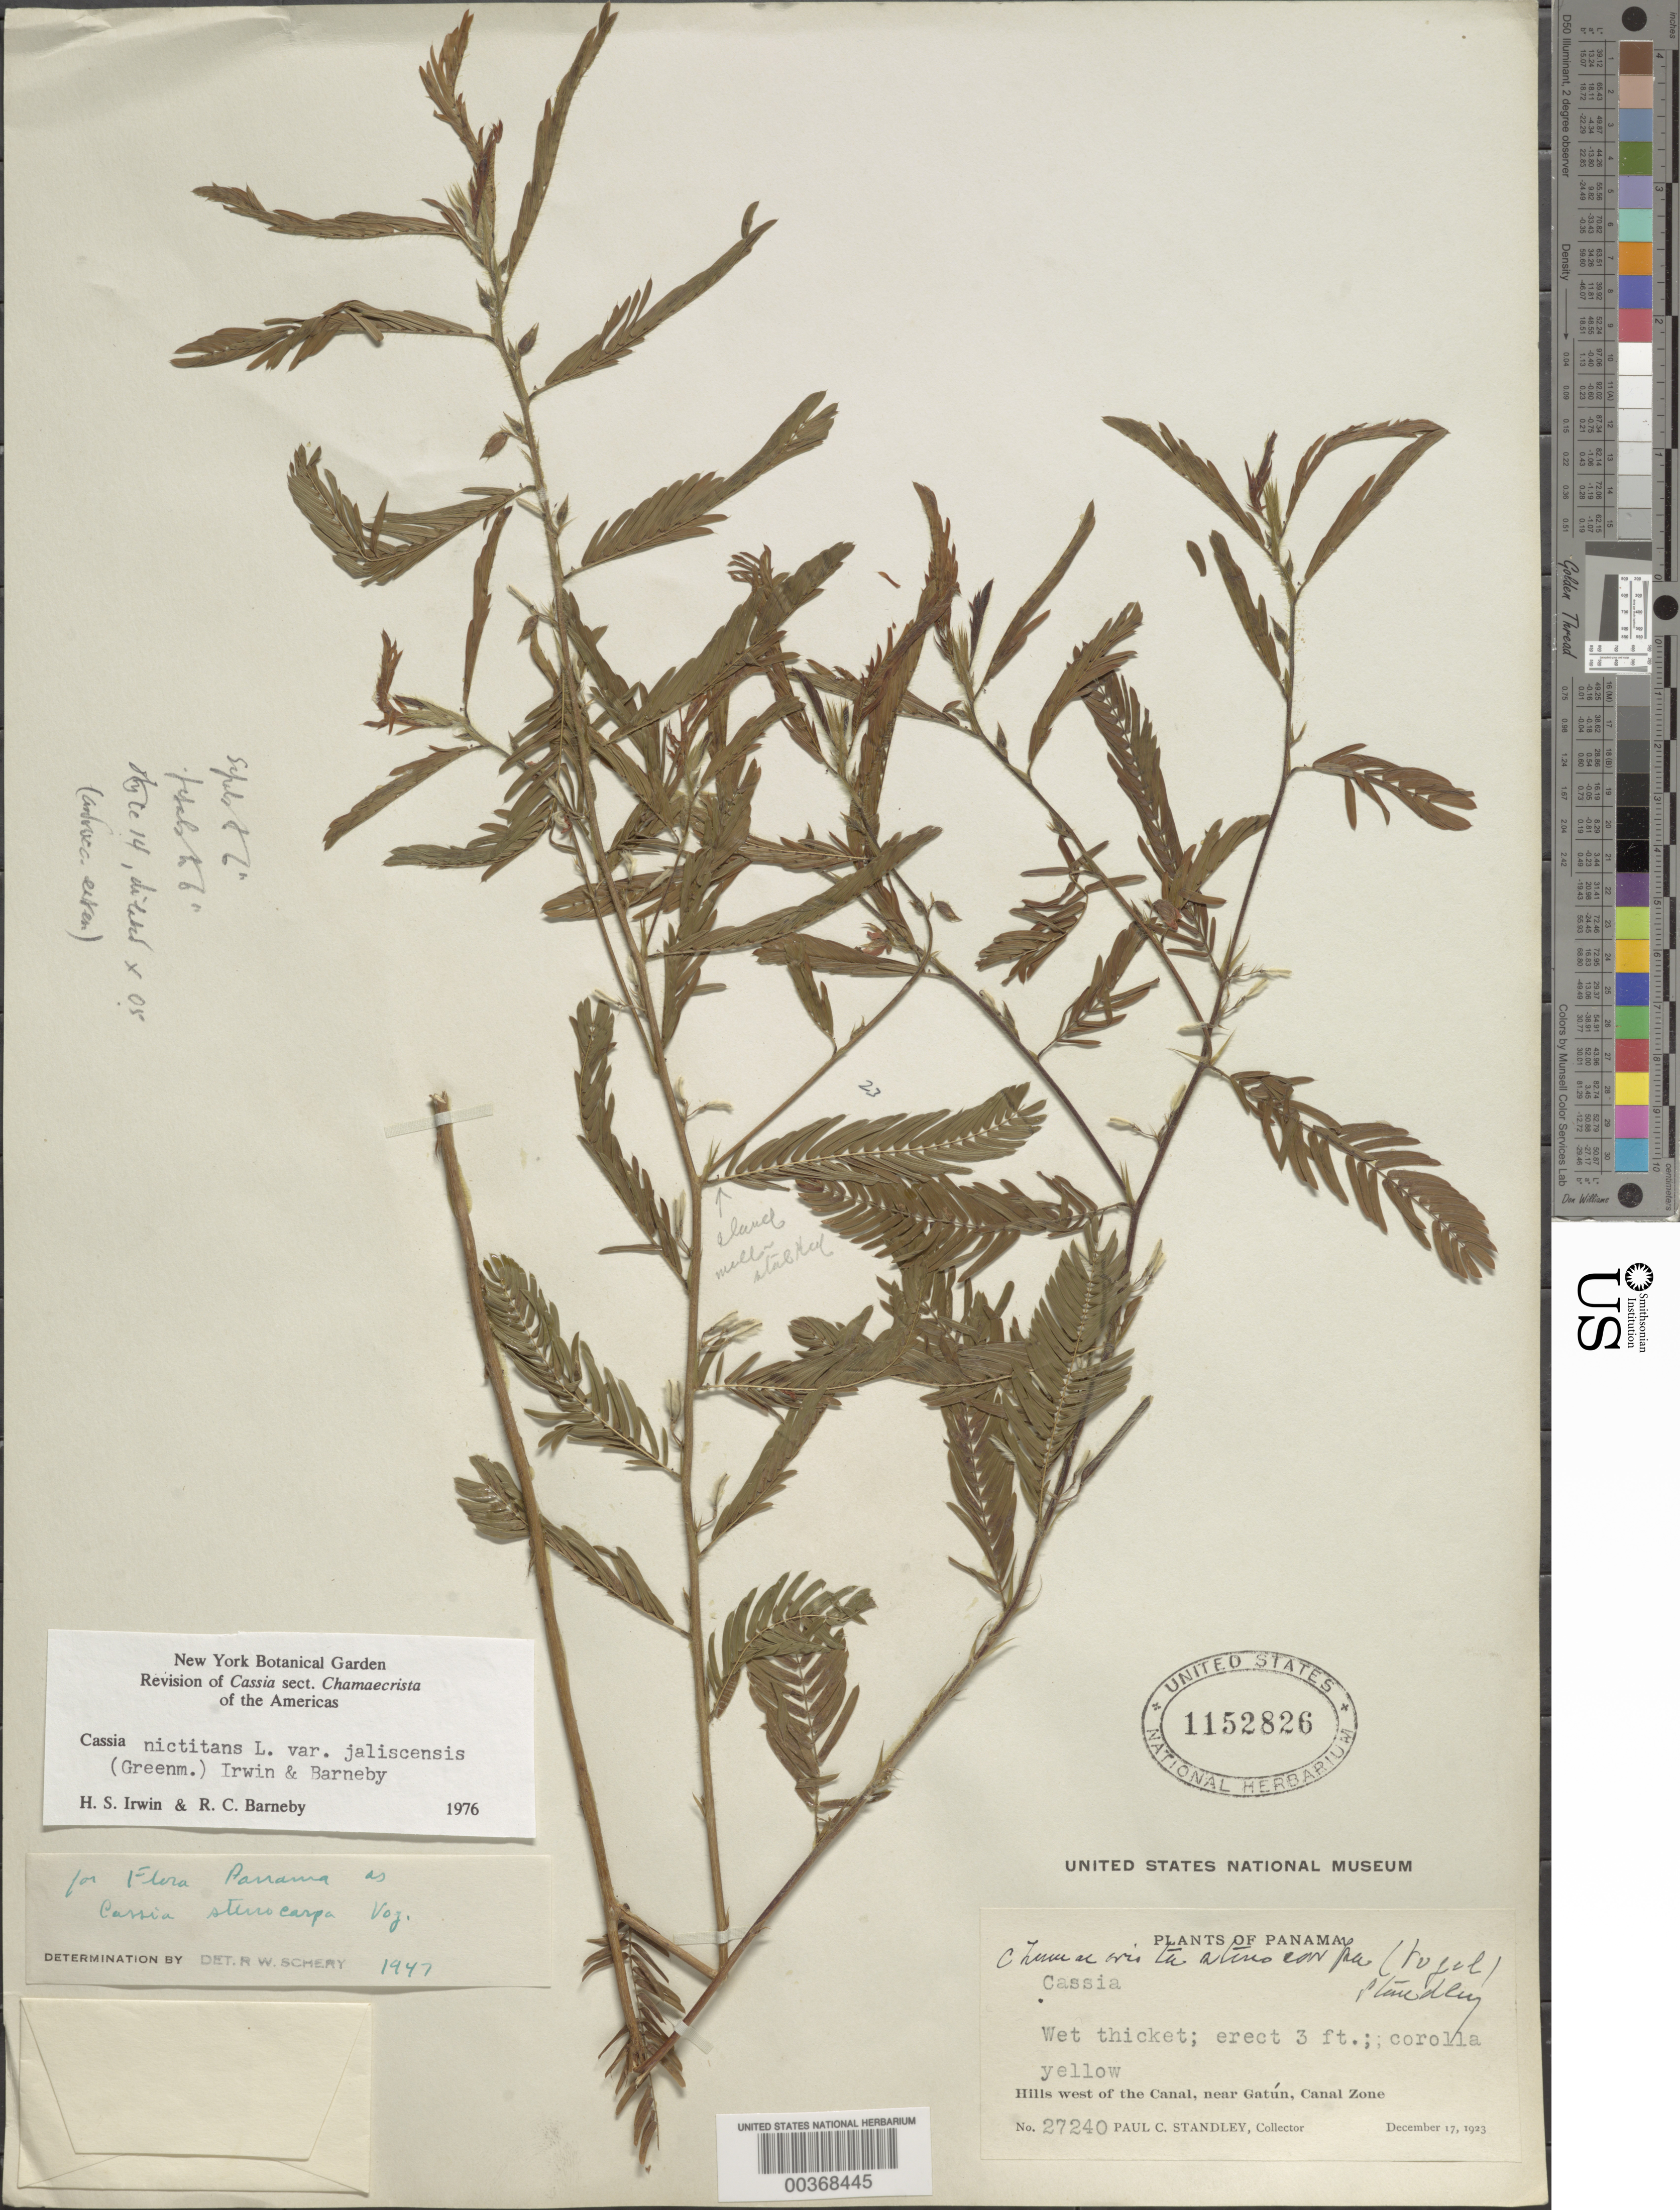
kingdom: Plantae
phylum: Tracheophyta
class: Magnoliopsida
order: Fabales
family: Fabaceae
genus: Chamaecrista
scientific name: Chamaecrista nictitans var. jaliscensis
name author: (Greenm.) H.S. Irwin & Barneby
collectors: P. C. Standley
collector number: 27240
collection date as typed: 17 Dec 1923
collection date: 1923-12-17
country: Panama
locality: Hills W of the Canal, near Gatun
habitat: Wet thicket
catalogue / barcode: US 1152826